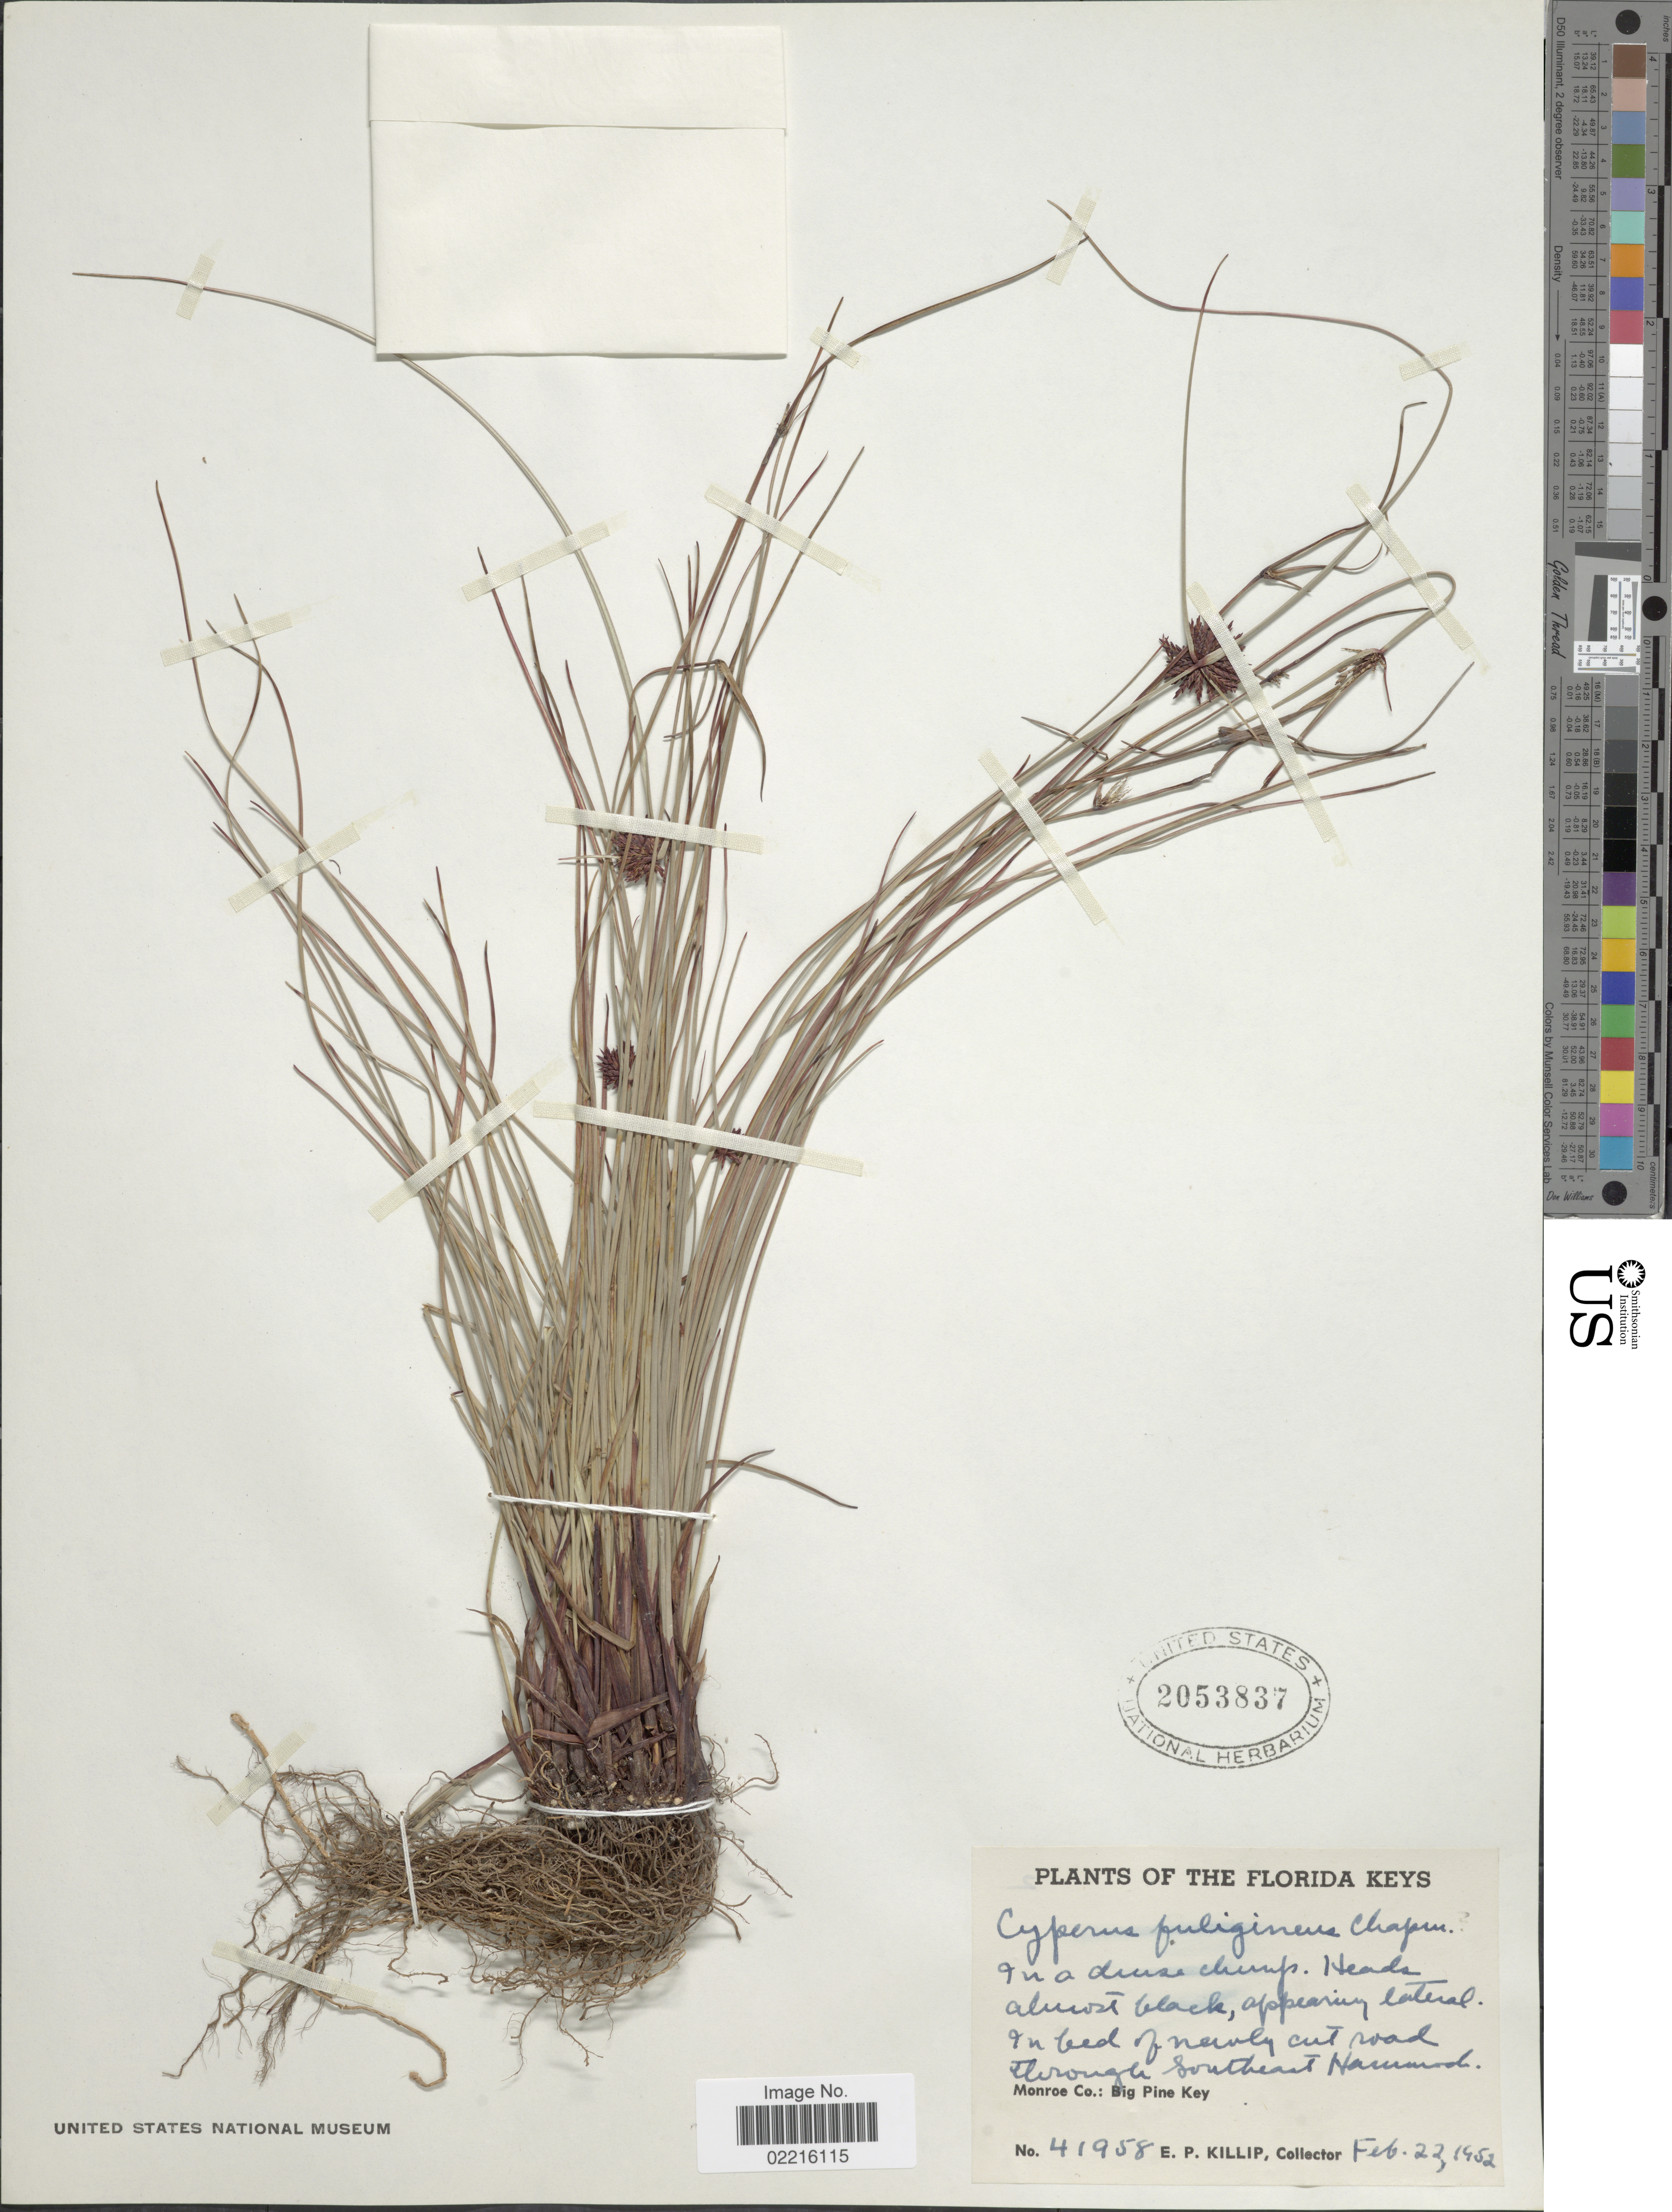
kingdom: Plantae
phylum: Tracheophyta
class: Liliopsida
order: Poales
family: Cyperaceae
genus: Cyperus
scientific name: Cyperus fuligineus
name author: Chapm.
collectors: E. P. Killip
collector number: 41958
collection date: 1952-02-22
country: United States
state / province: Florida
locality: The Florida Keys, In bed of newly cut road through Southeast Hammond, Monroe Co: Big Pine Key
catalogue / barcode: US 2053837